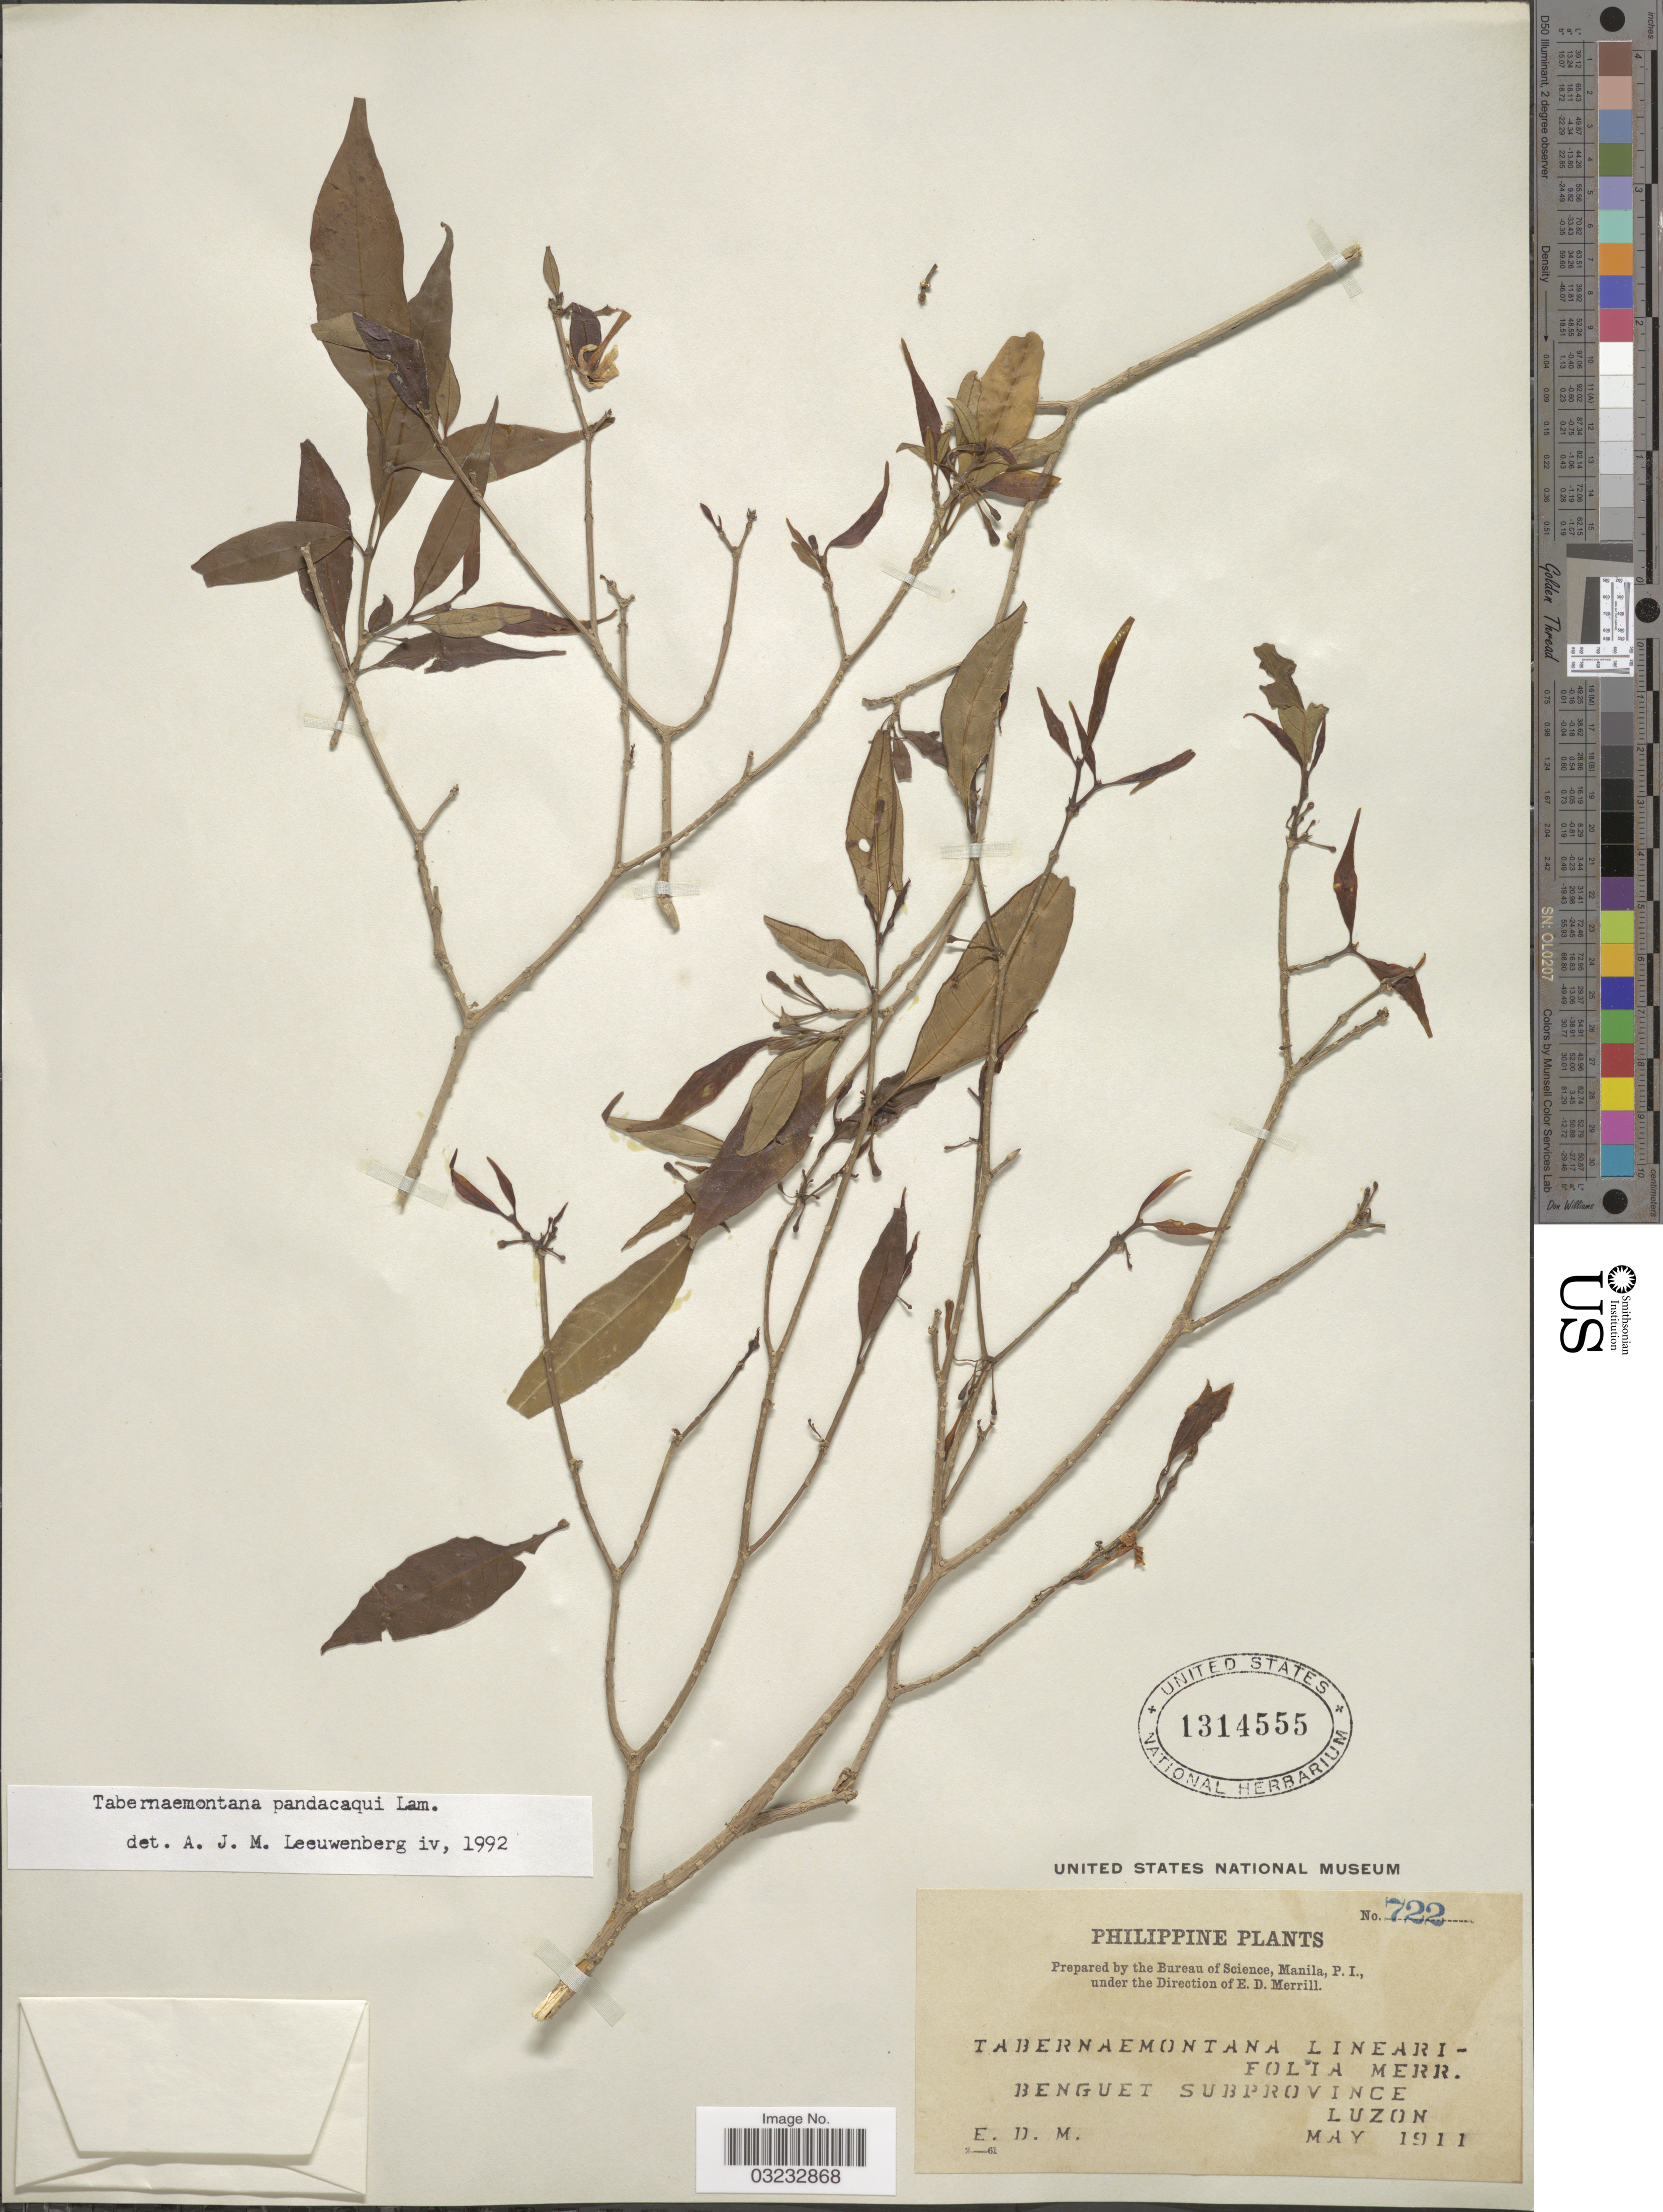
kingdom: Plantae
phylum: Tracheophyta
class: Magnoliopsida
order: Gentianales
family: Apocynaceae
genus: Tabernaemontana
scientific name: Tabernaemontana pandacaqui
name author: Poir.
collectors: E. D. Merrill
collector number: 722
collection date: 1911-05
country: Philippines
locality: Benguet Subprovince, Luzon.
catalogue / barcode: US 1314555